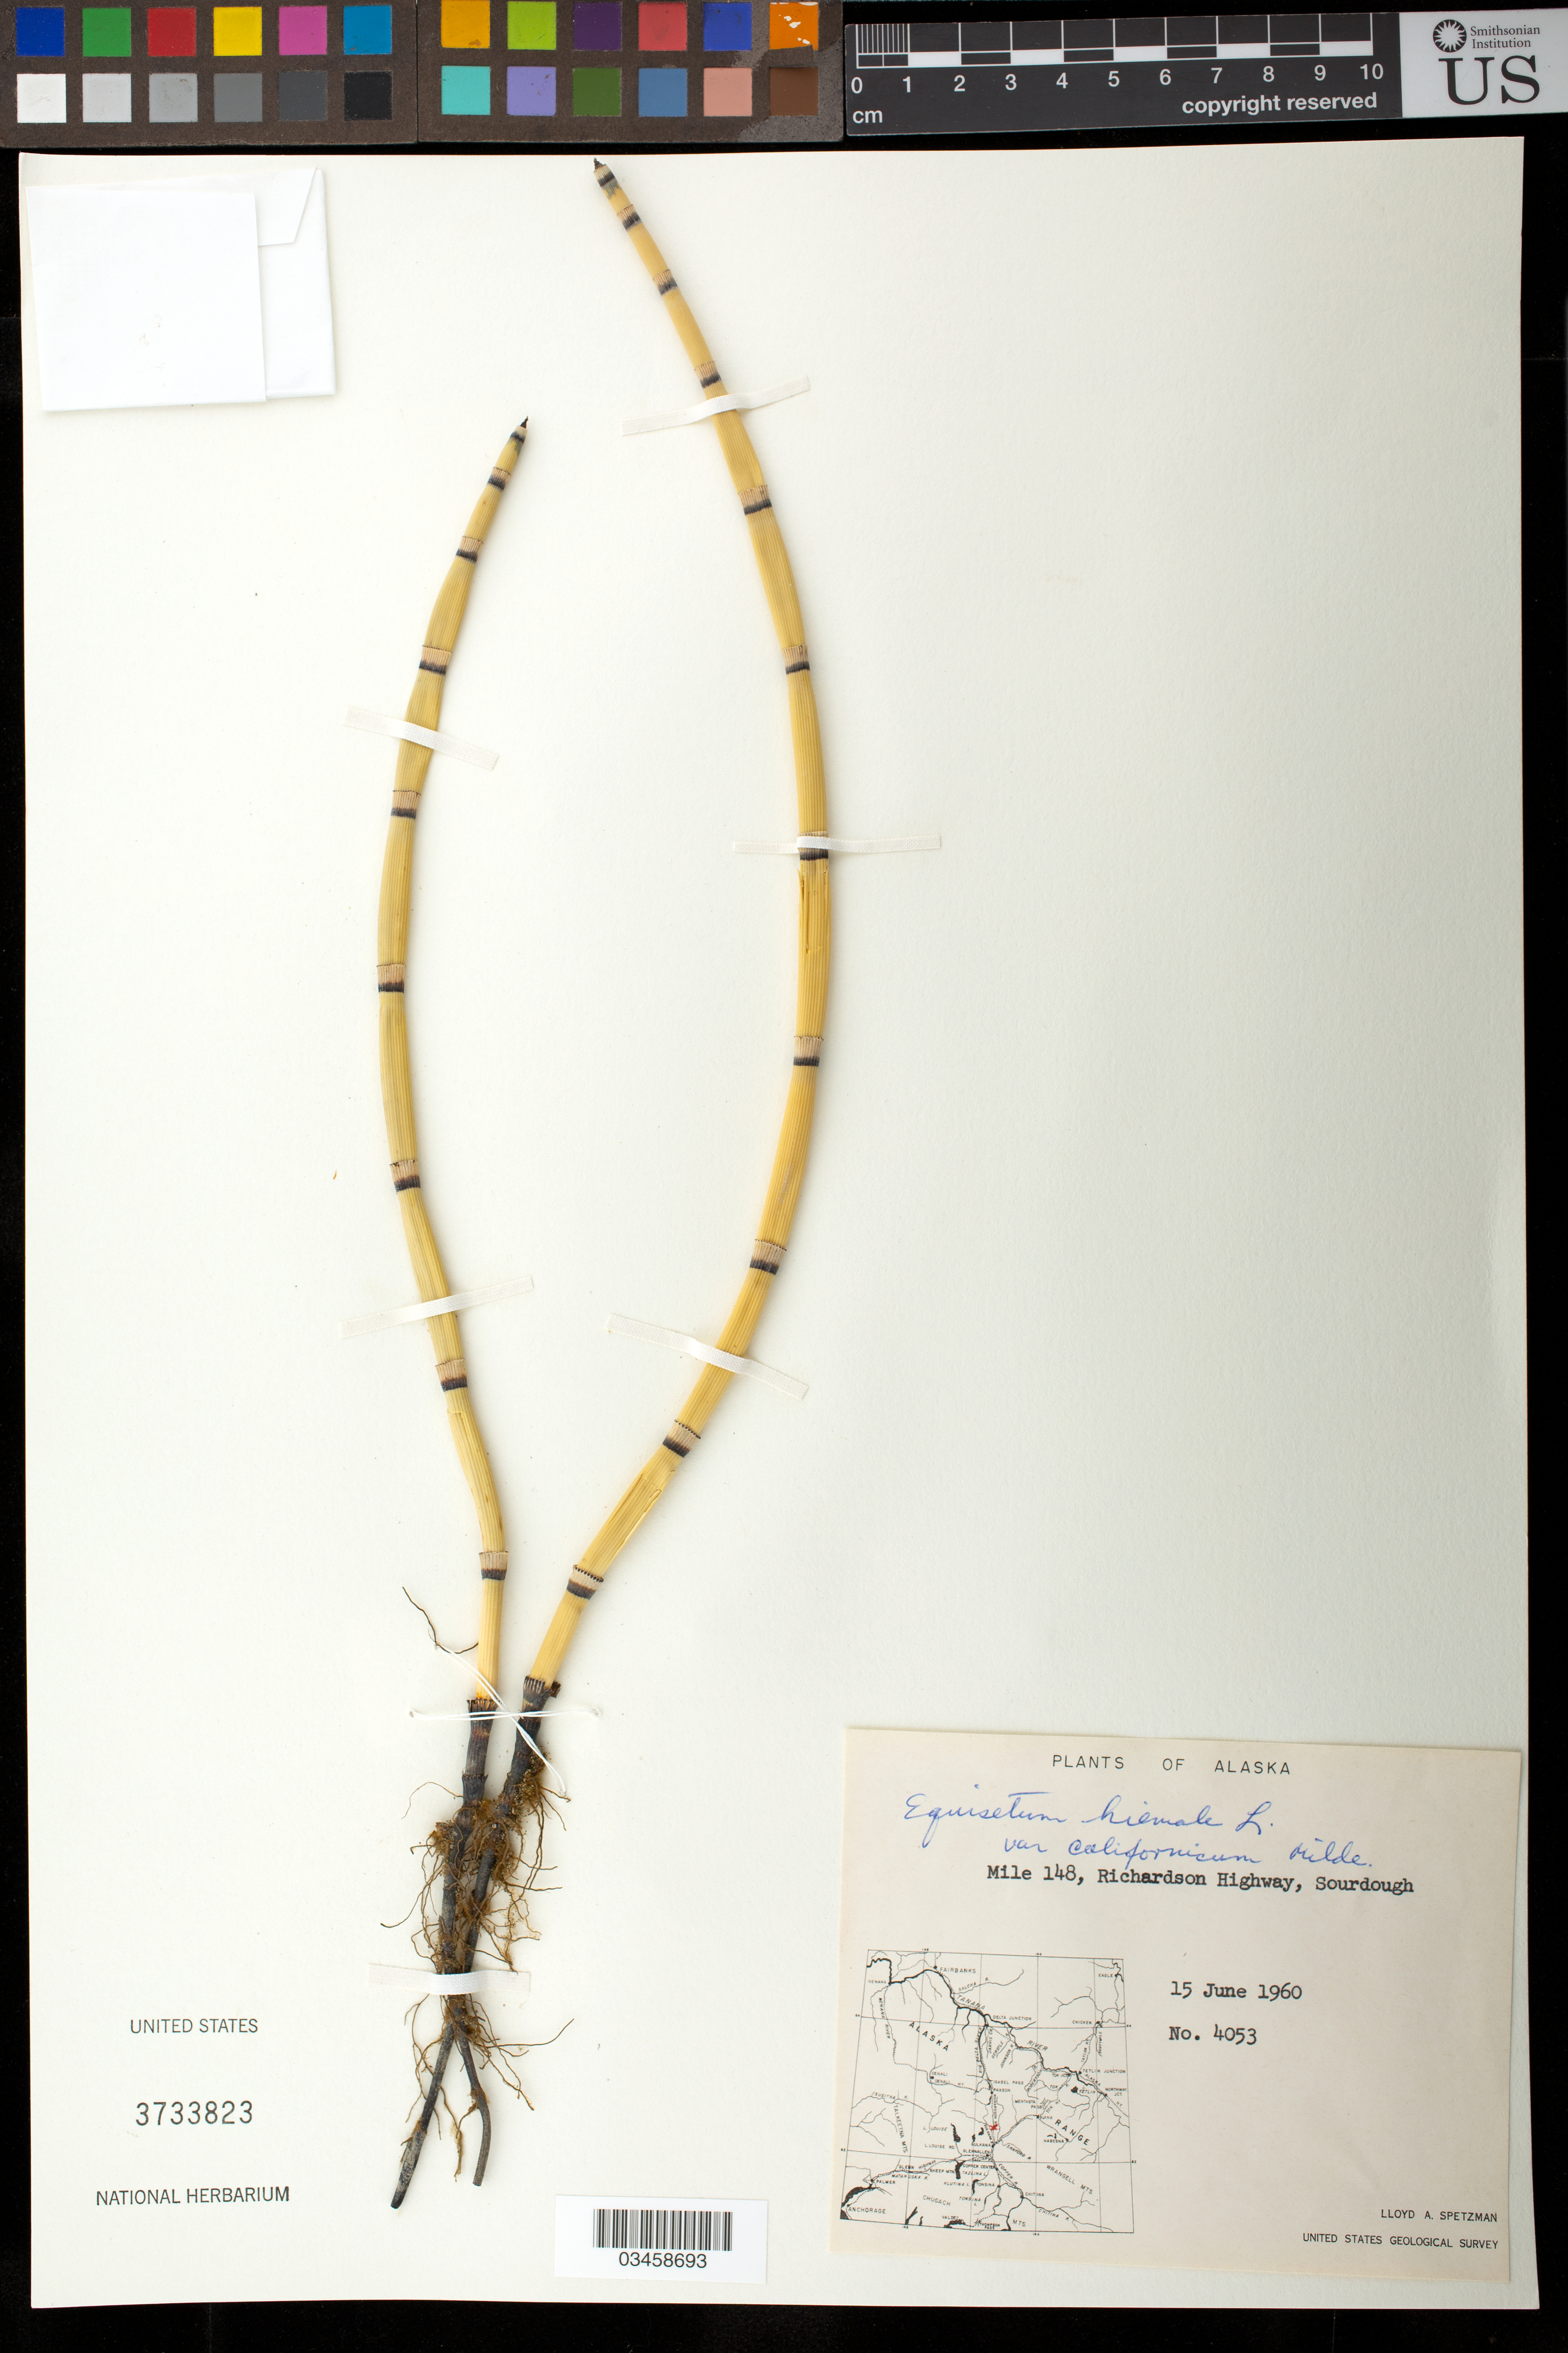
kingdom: Plantae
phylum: Tracheophyta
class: Polypodiopsida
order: Equisetales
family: Equisetaceae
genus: Equisetum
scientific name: Equisetum hyemale var. californicum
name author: Milde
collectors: L. Spetzman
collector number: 4053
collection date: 1960-06-15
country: United States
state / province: Alaska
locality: Mile 148, Richardson Highway, Sourdough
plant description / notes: OR # 231032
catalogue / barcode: US 3733823